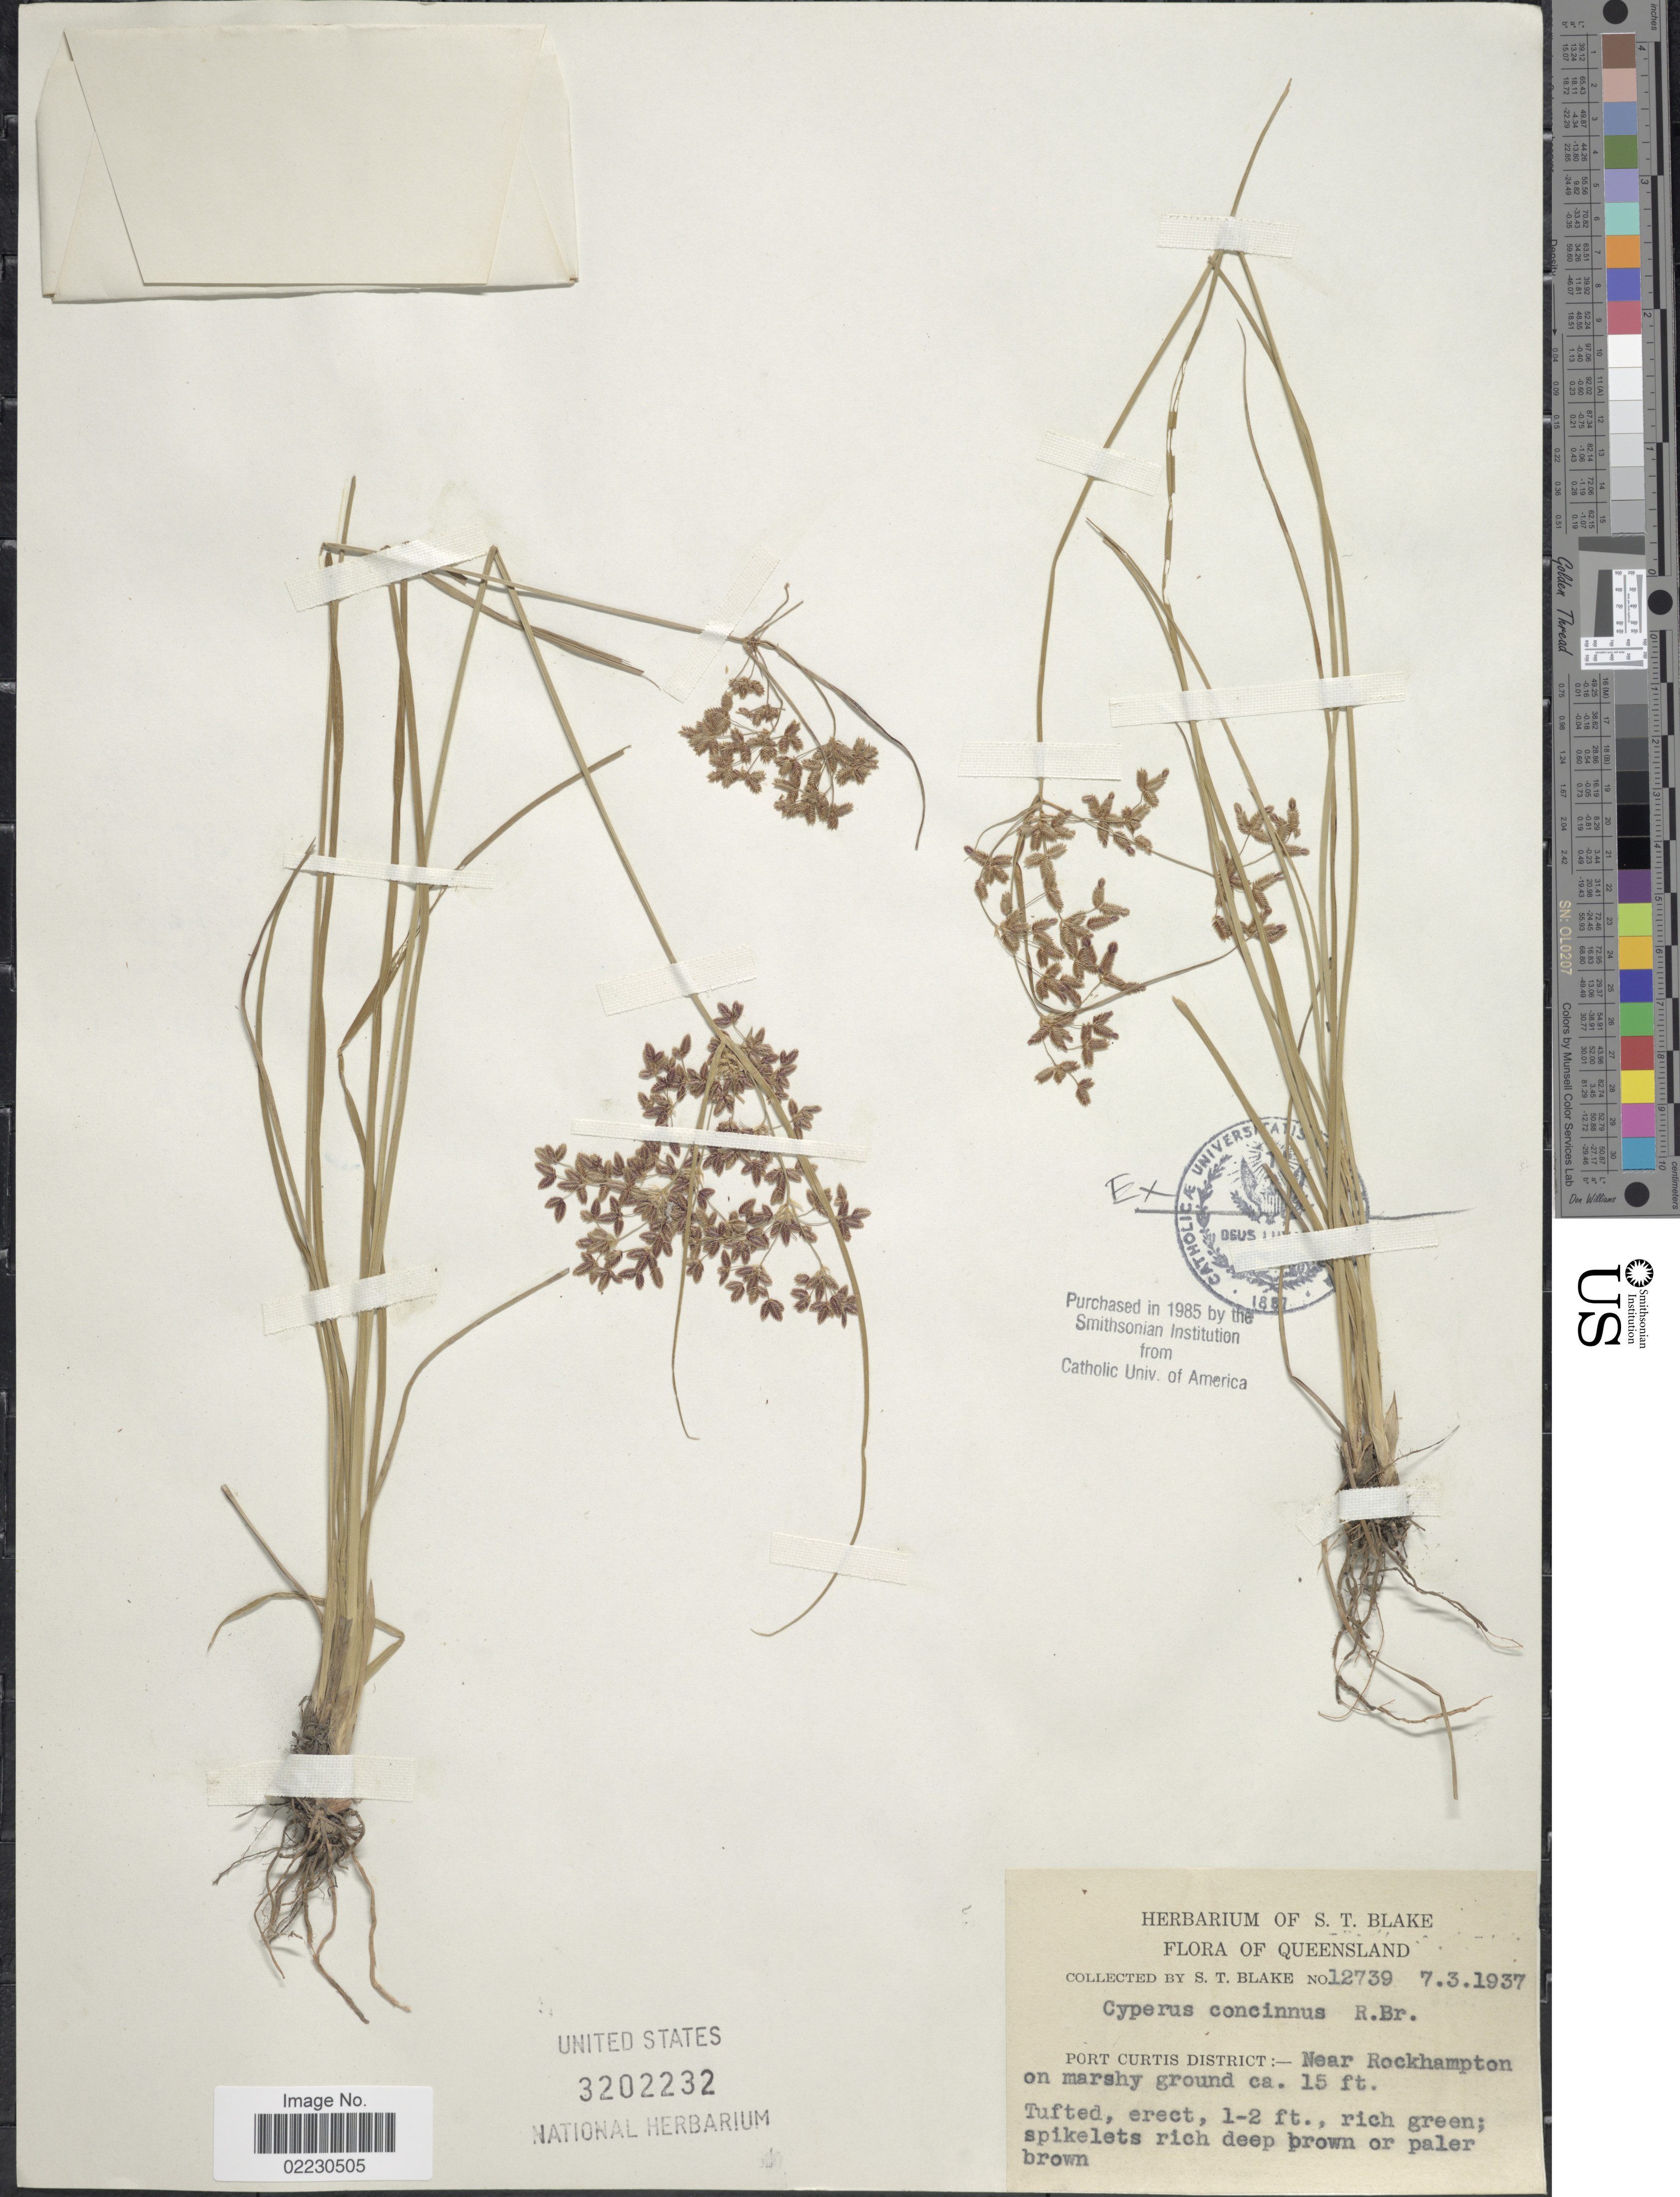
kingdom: Plantae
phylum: Tracheophyta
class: Liliopsida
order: Poales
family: Cyperaceae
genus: Cyperus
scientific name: Cyperus concinnus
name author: R. Br.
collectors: S. T. Blake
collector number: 12739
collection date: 1937-03-07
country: Australia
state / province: Queensland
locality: Port Curtis District: Near Rockhampton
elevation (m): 5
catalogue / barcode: US 3202232